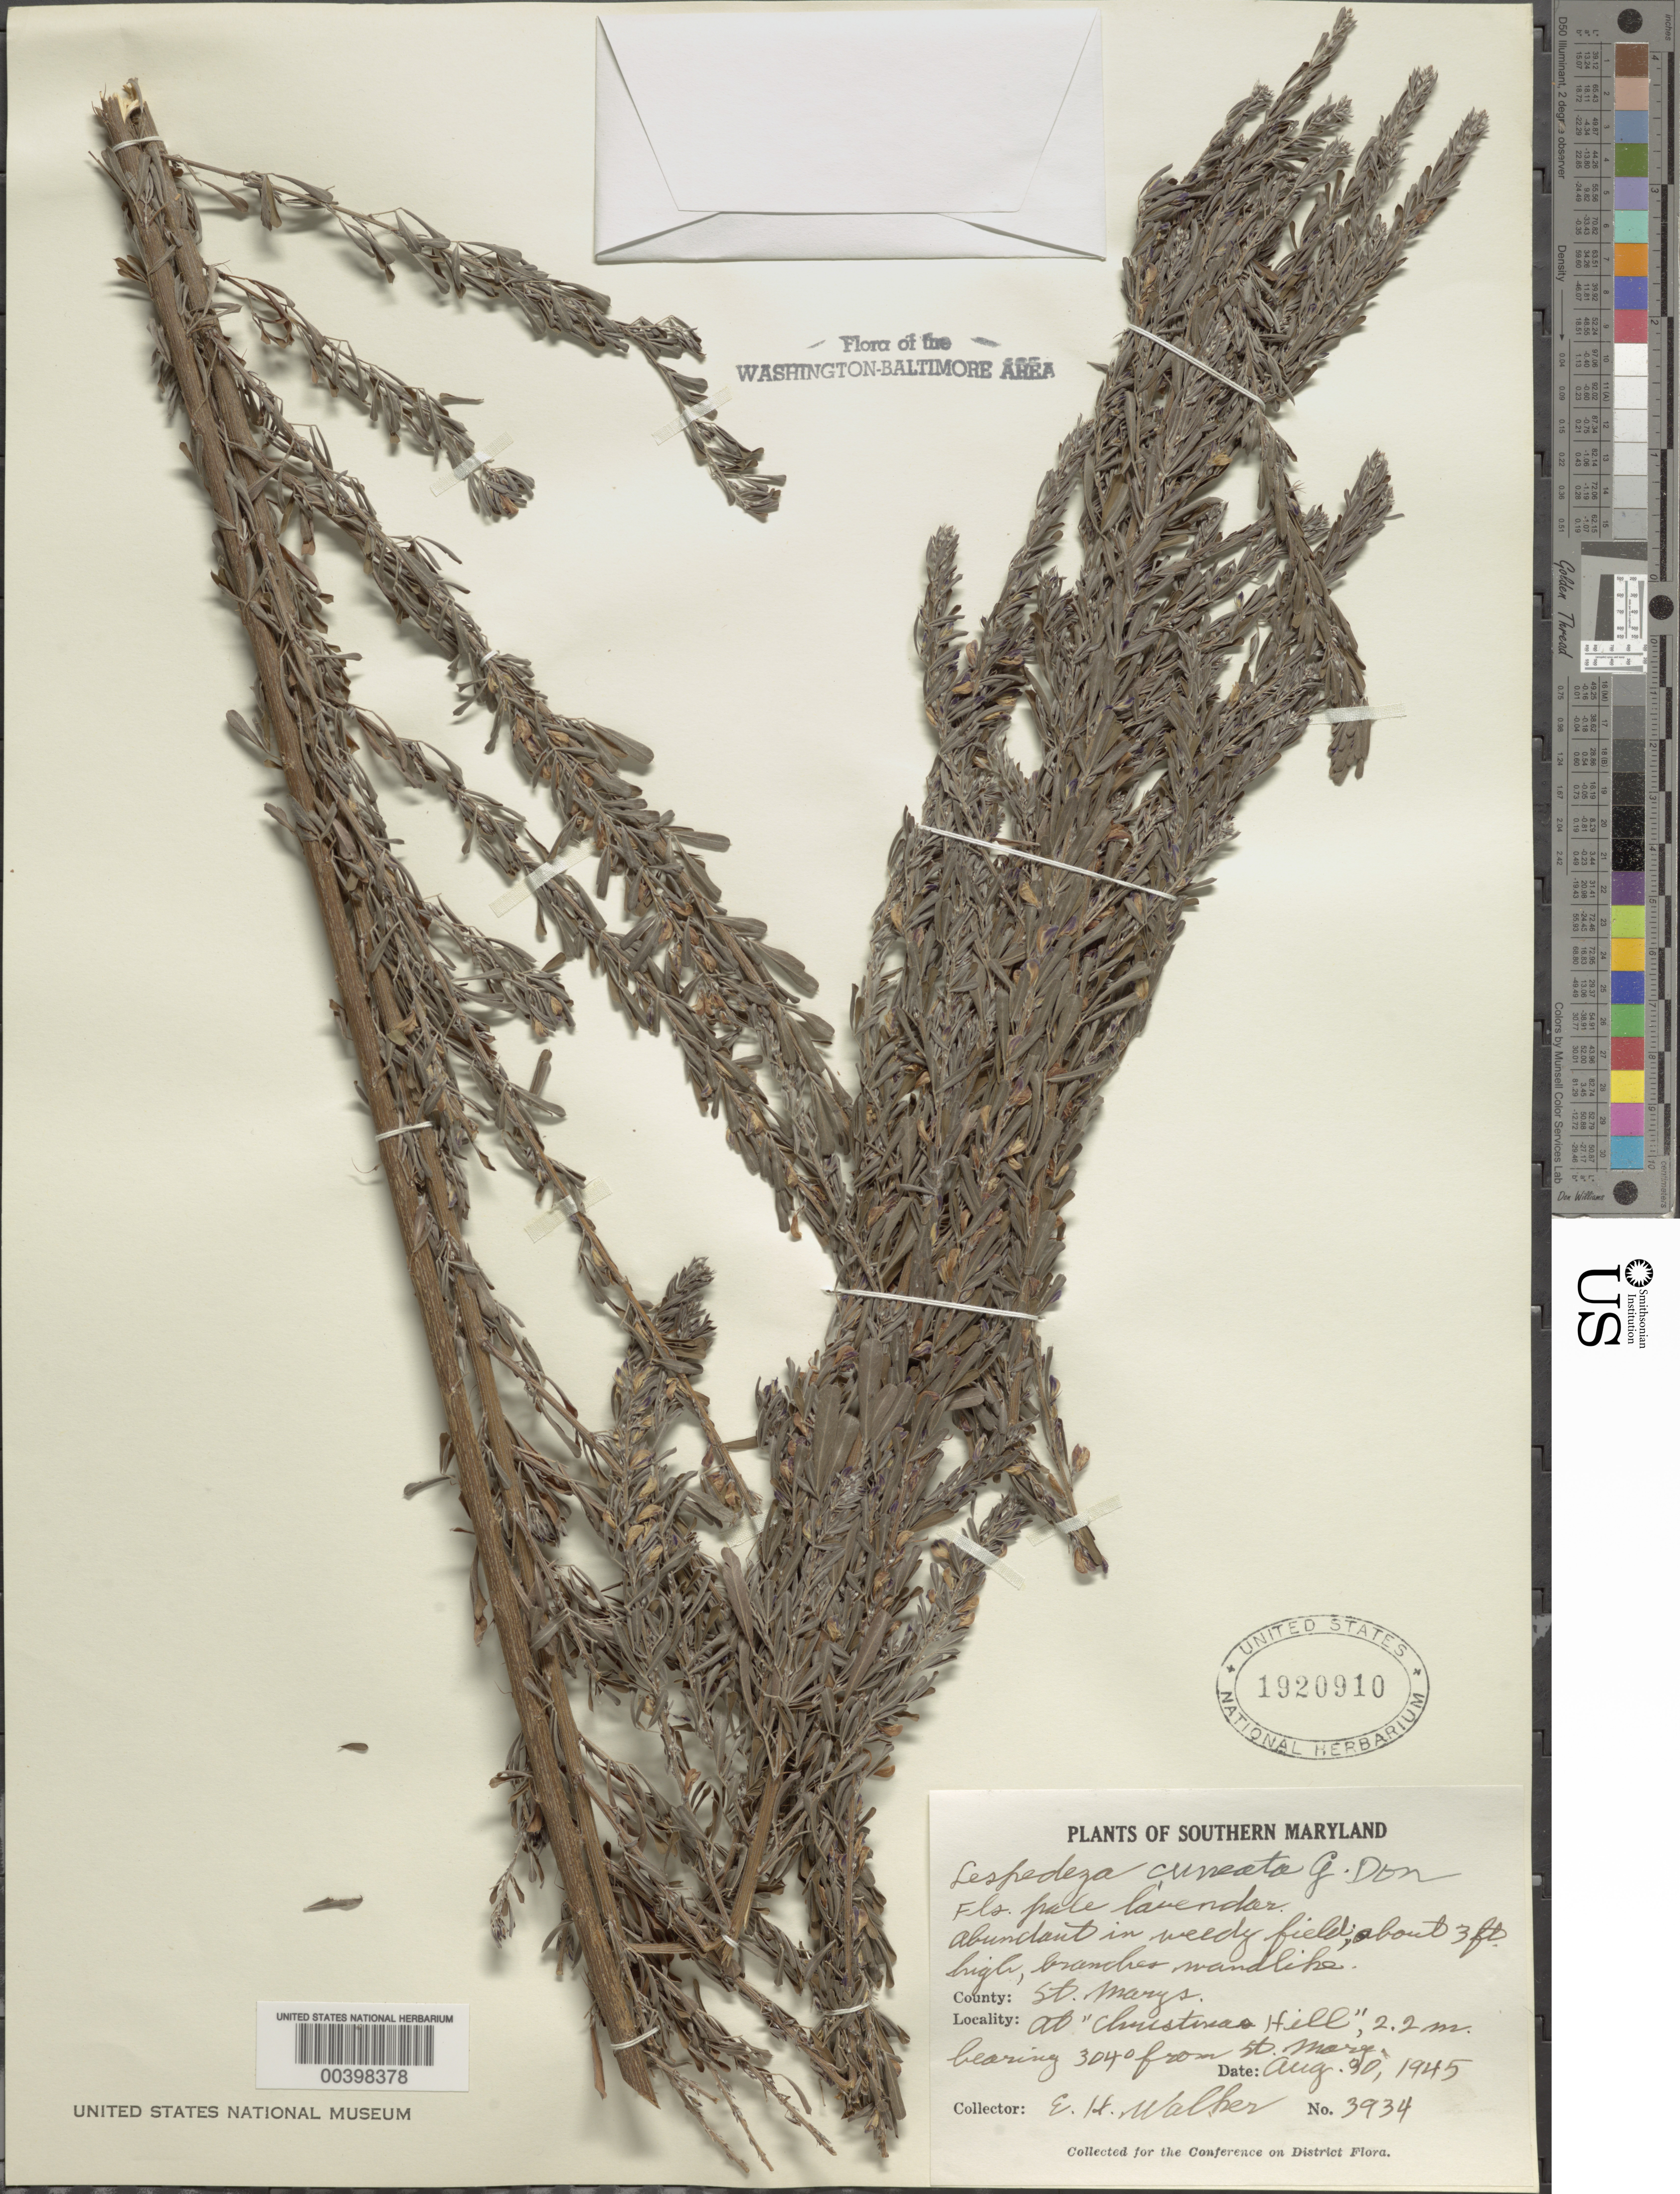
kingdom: Plantae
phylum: Tracheophyta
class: Magnoliopsida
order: Fabales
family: Fabaceae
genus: Lespedeza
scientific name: Lespedeza cuneata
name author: (Dum. Cours.) G. Don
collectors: E. H. Walker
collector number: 3934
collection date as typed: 30 Aug 1945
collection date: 1945-08-30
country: United States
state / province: Maryland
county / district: St. Mary's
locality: Christmas Hill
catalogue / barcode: US 1920910